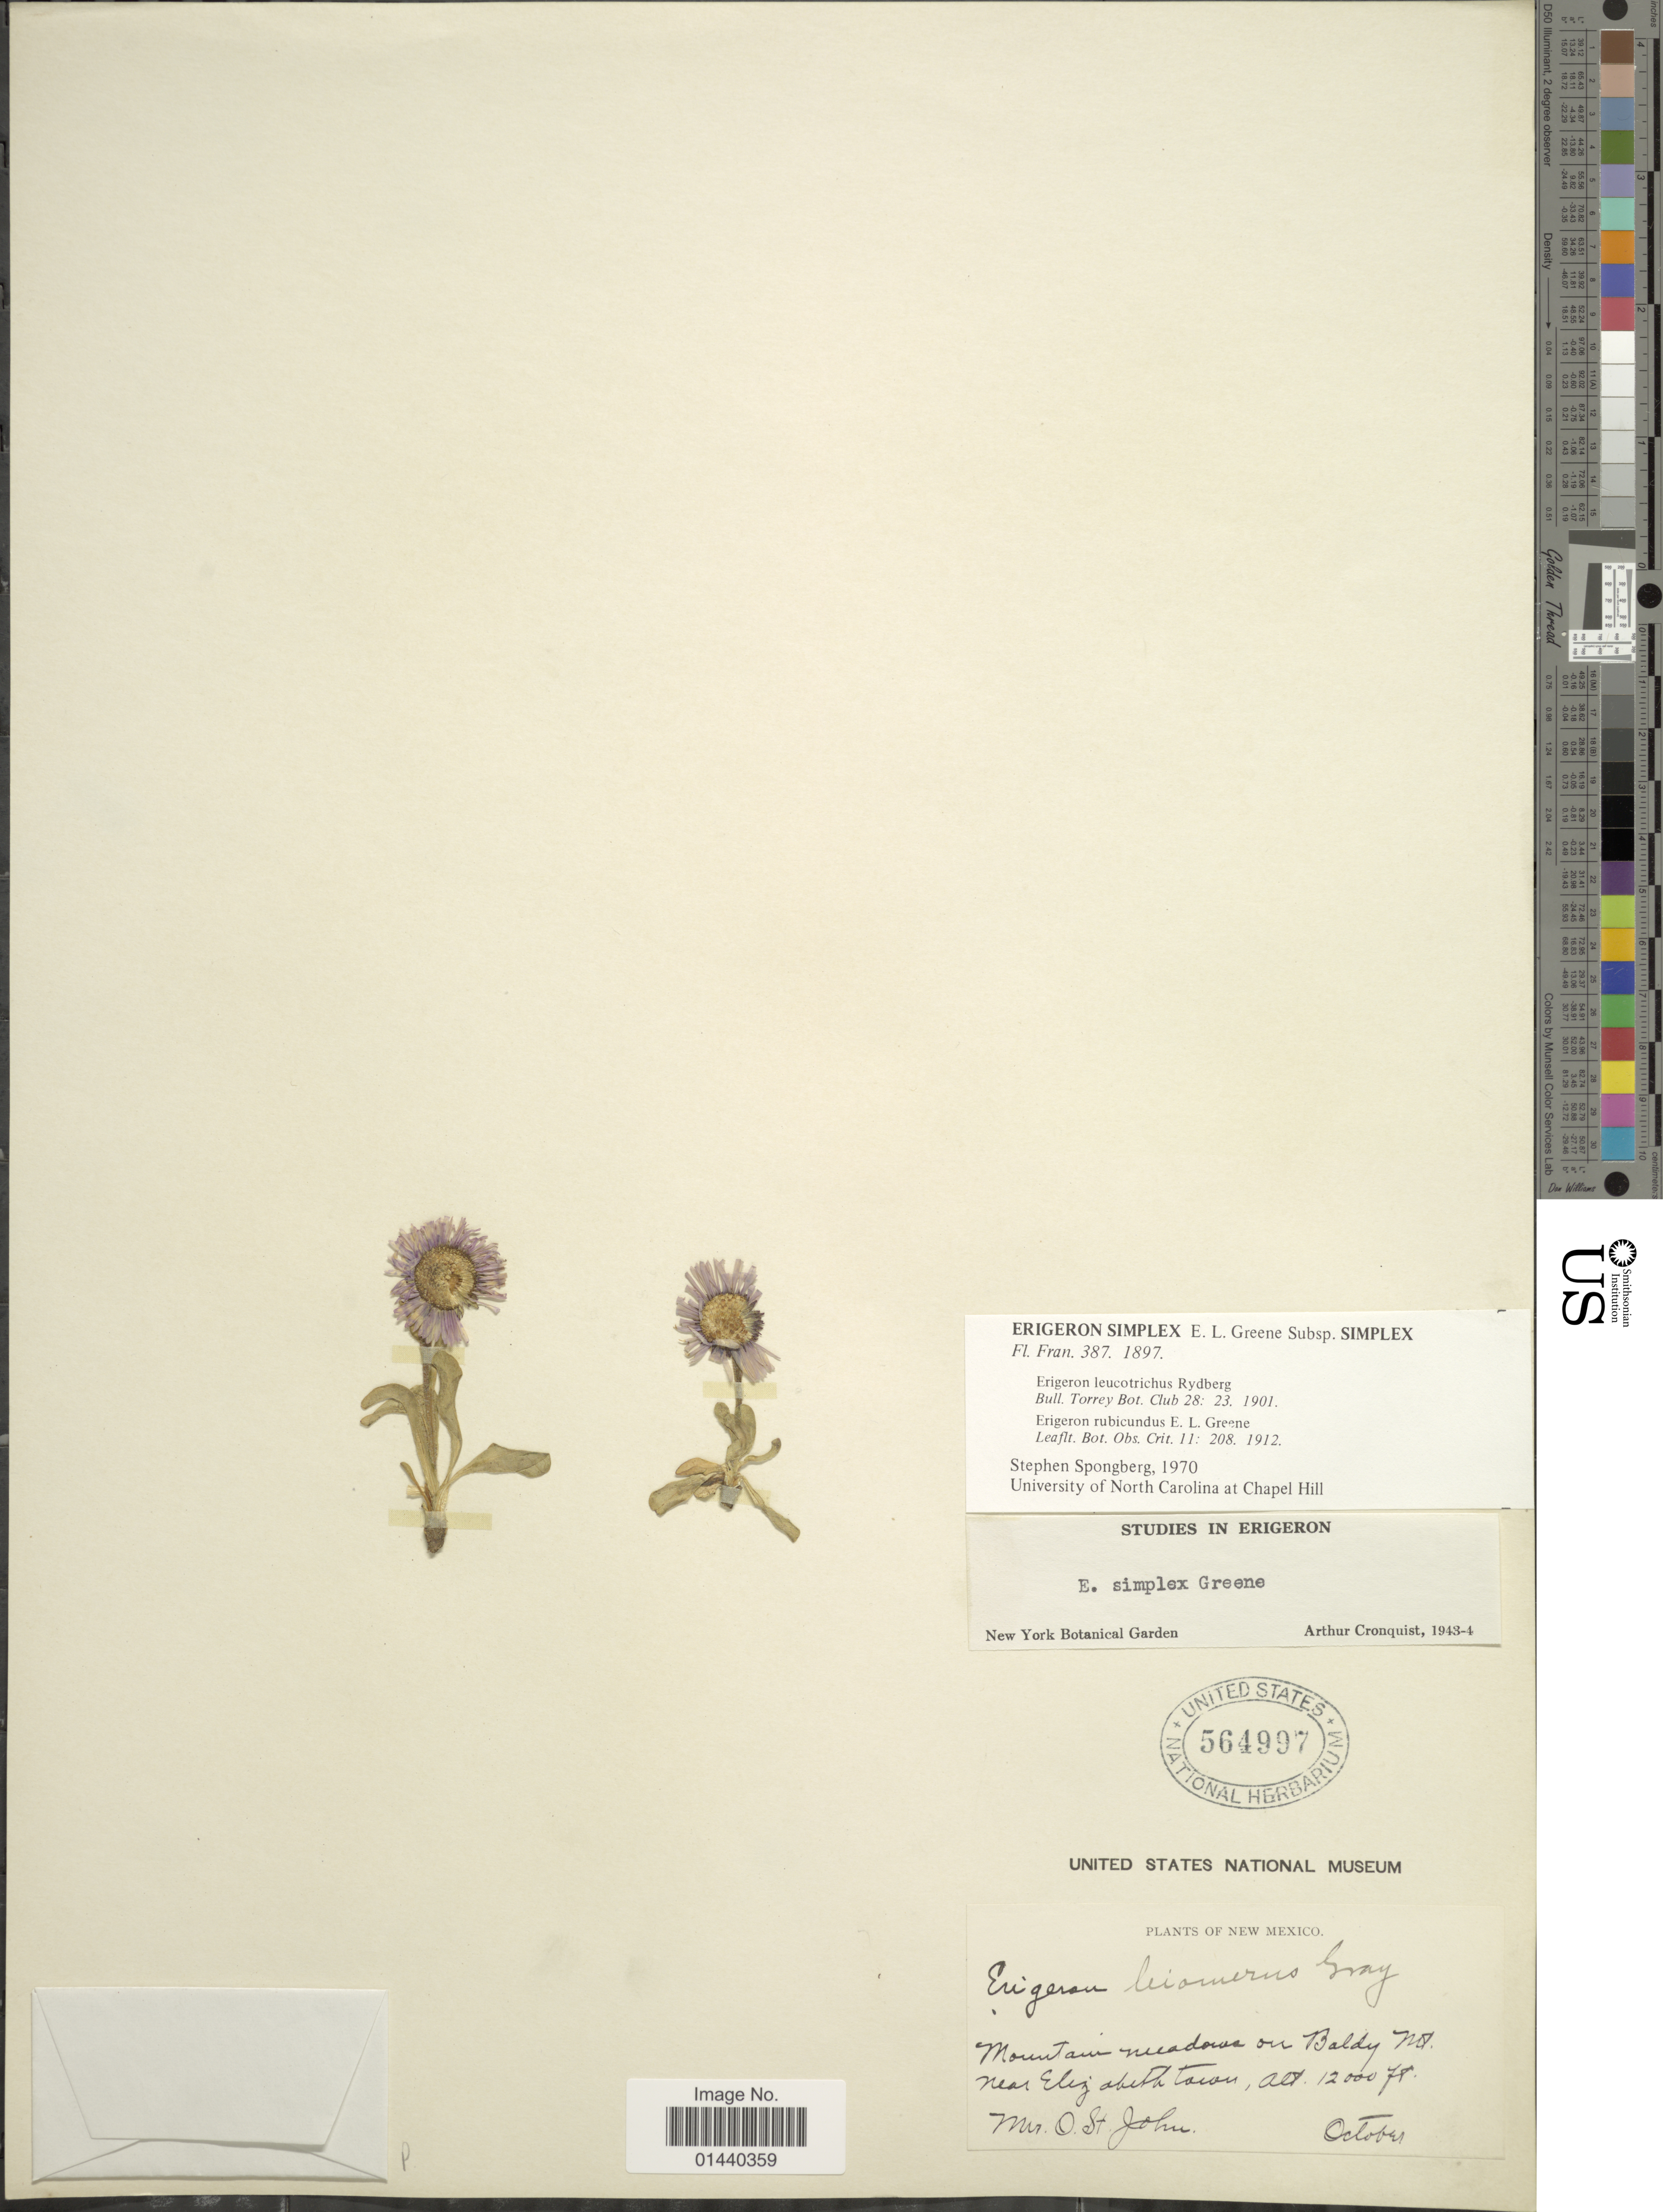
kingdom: Plantae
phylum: Tracheophyta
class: Magnoliopsida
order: Asterales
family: Asteraceae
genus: Erigeron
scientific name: Erigeron simplex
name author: Greene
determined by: Cronquist, A. J.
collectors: O. St. John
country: United States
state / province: New Mexico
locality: Mountain meadows on Baldy Mt., near Elizabethtown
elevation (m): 3658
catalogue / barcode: US 564997